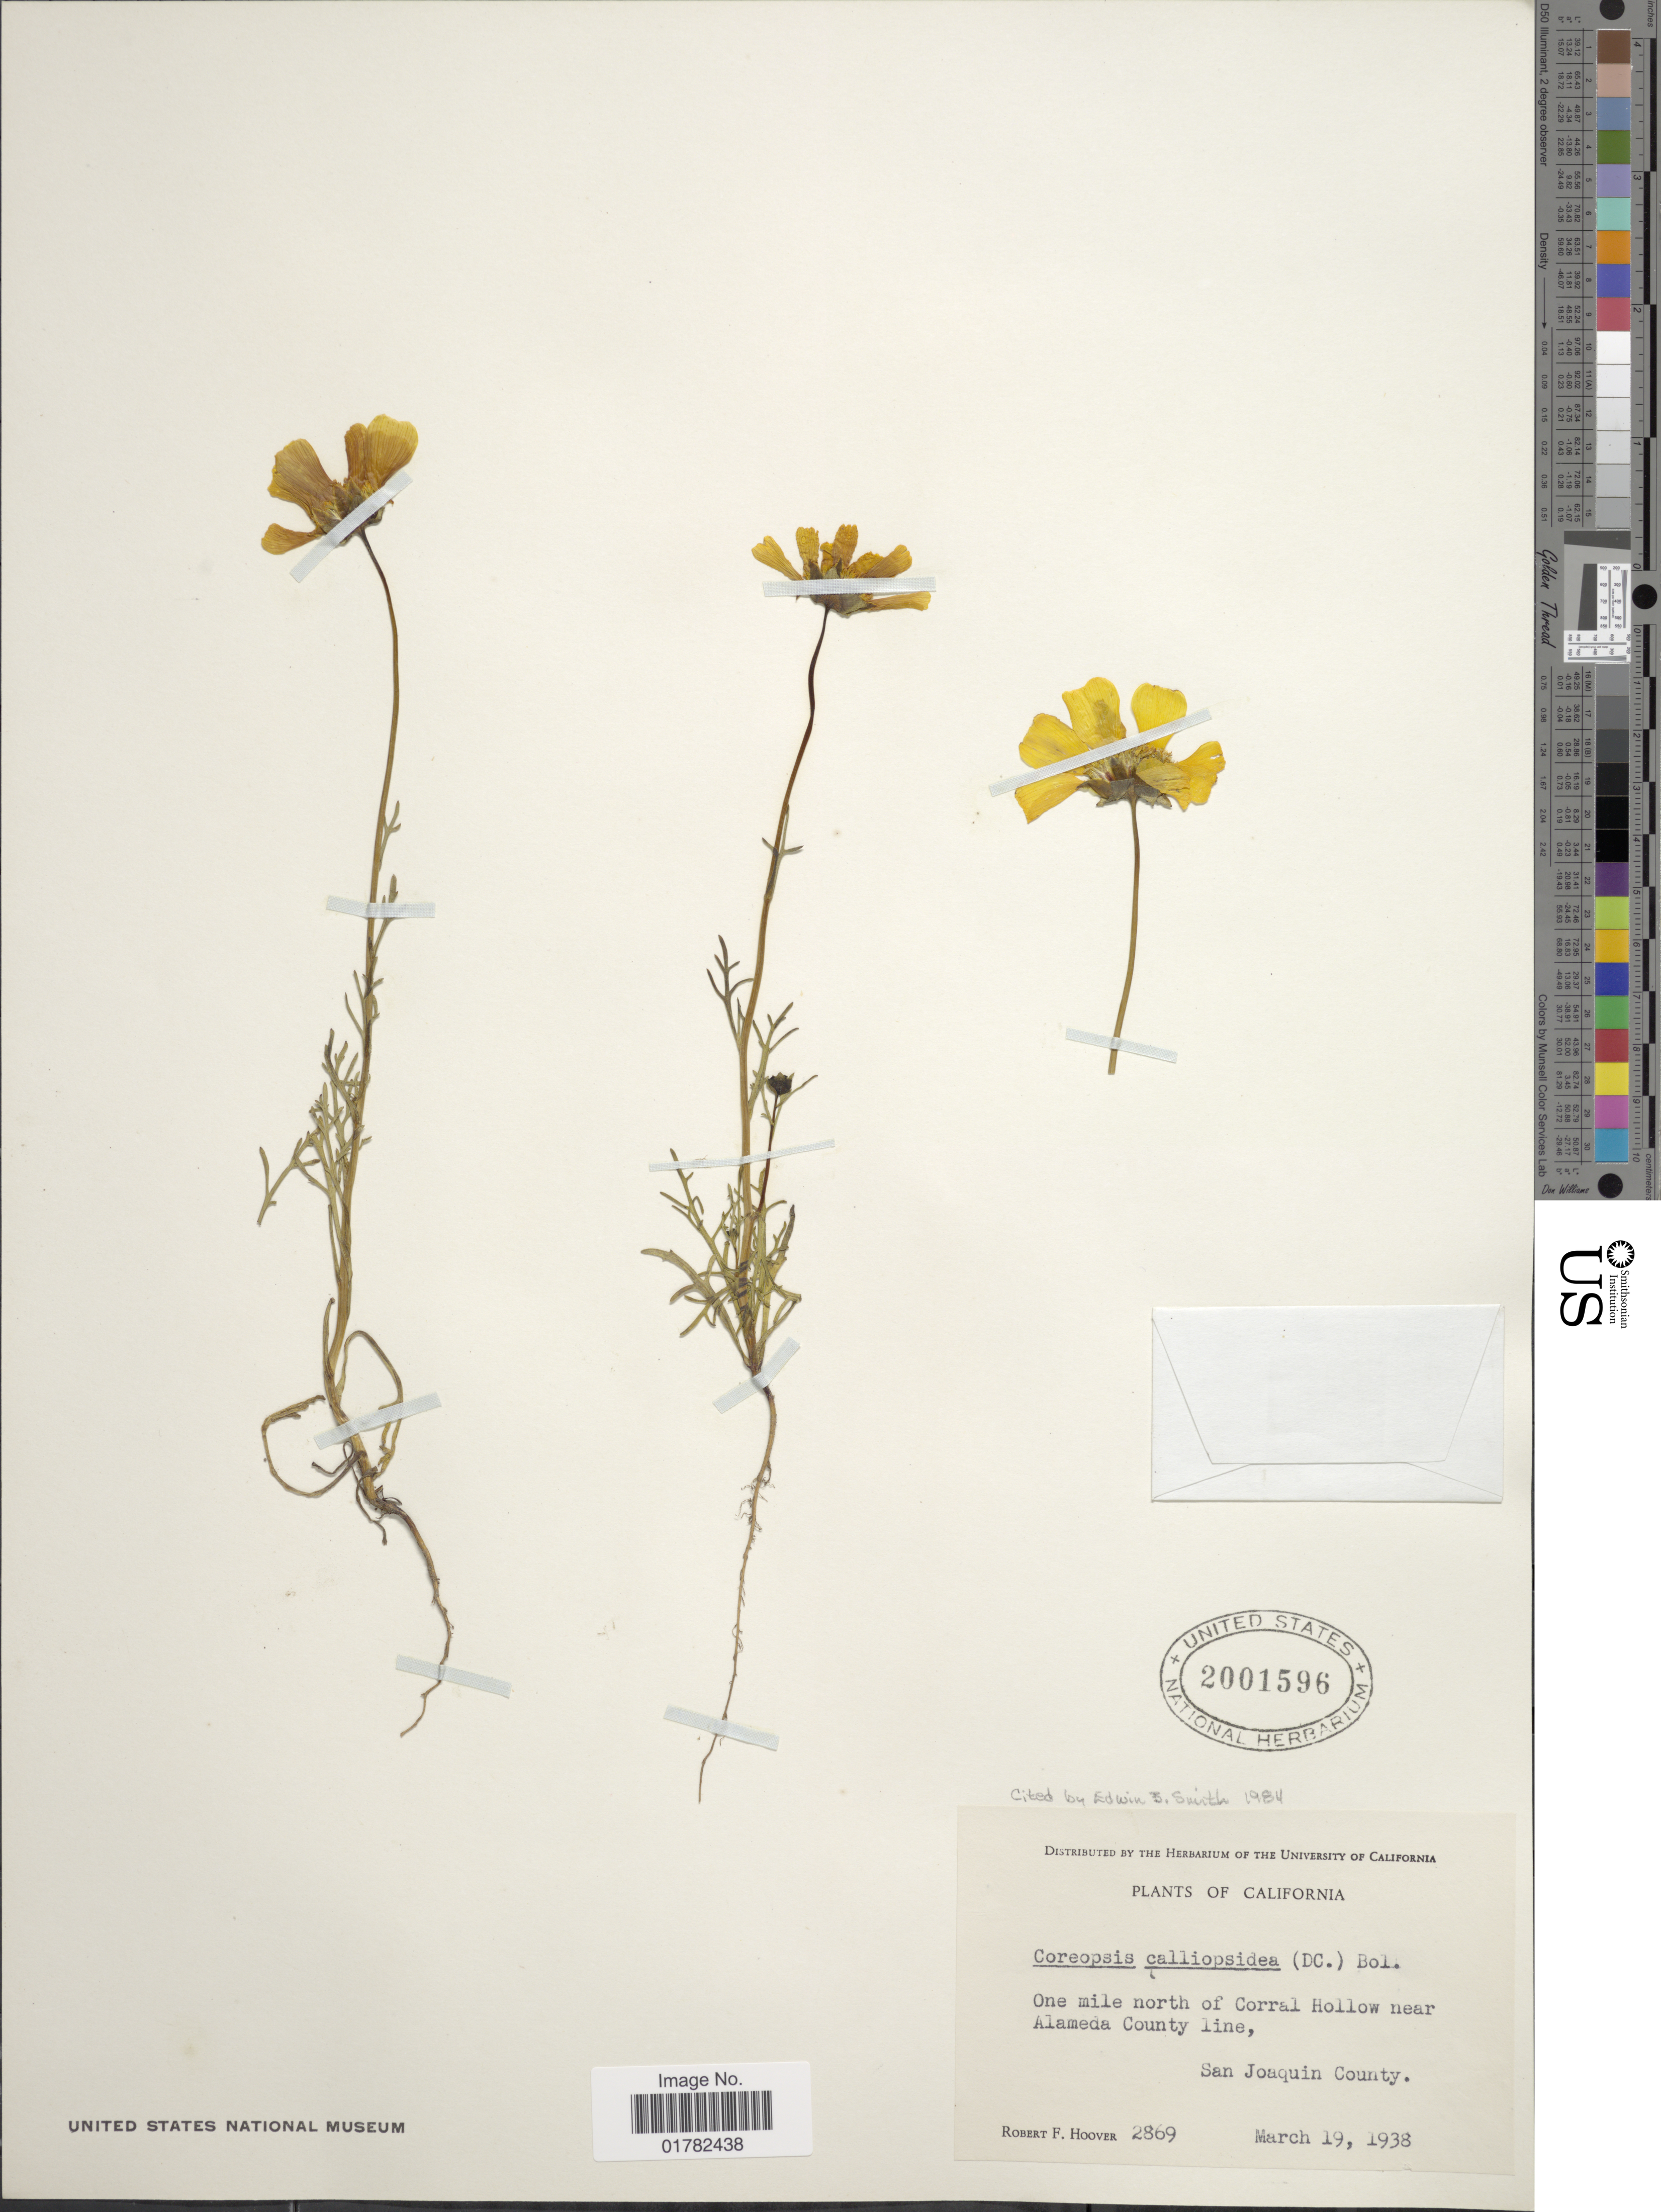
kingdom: Plantae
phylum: Tracheophyta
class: Magnoliopsida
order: Asterales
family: Asteraceae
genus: Coreopsis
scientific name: Coreopsis calliopsidea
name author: (DC.) A. Gray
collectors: R. F. Hoover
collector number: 2869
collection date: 1938-03-19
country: United States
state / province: California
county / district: San Joaquin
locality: One mile north of Corral Hollow near Alameda County line, San Joaquin County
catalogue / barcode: US 2001596